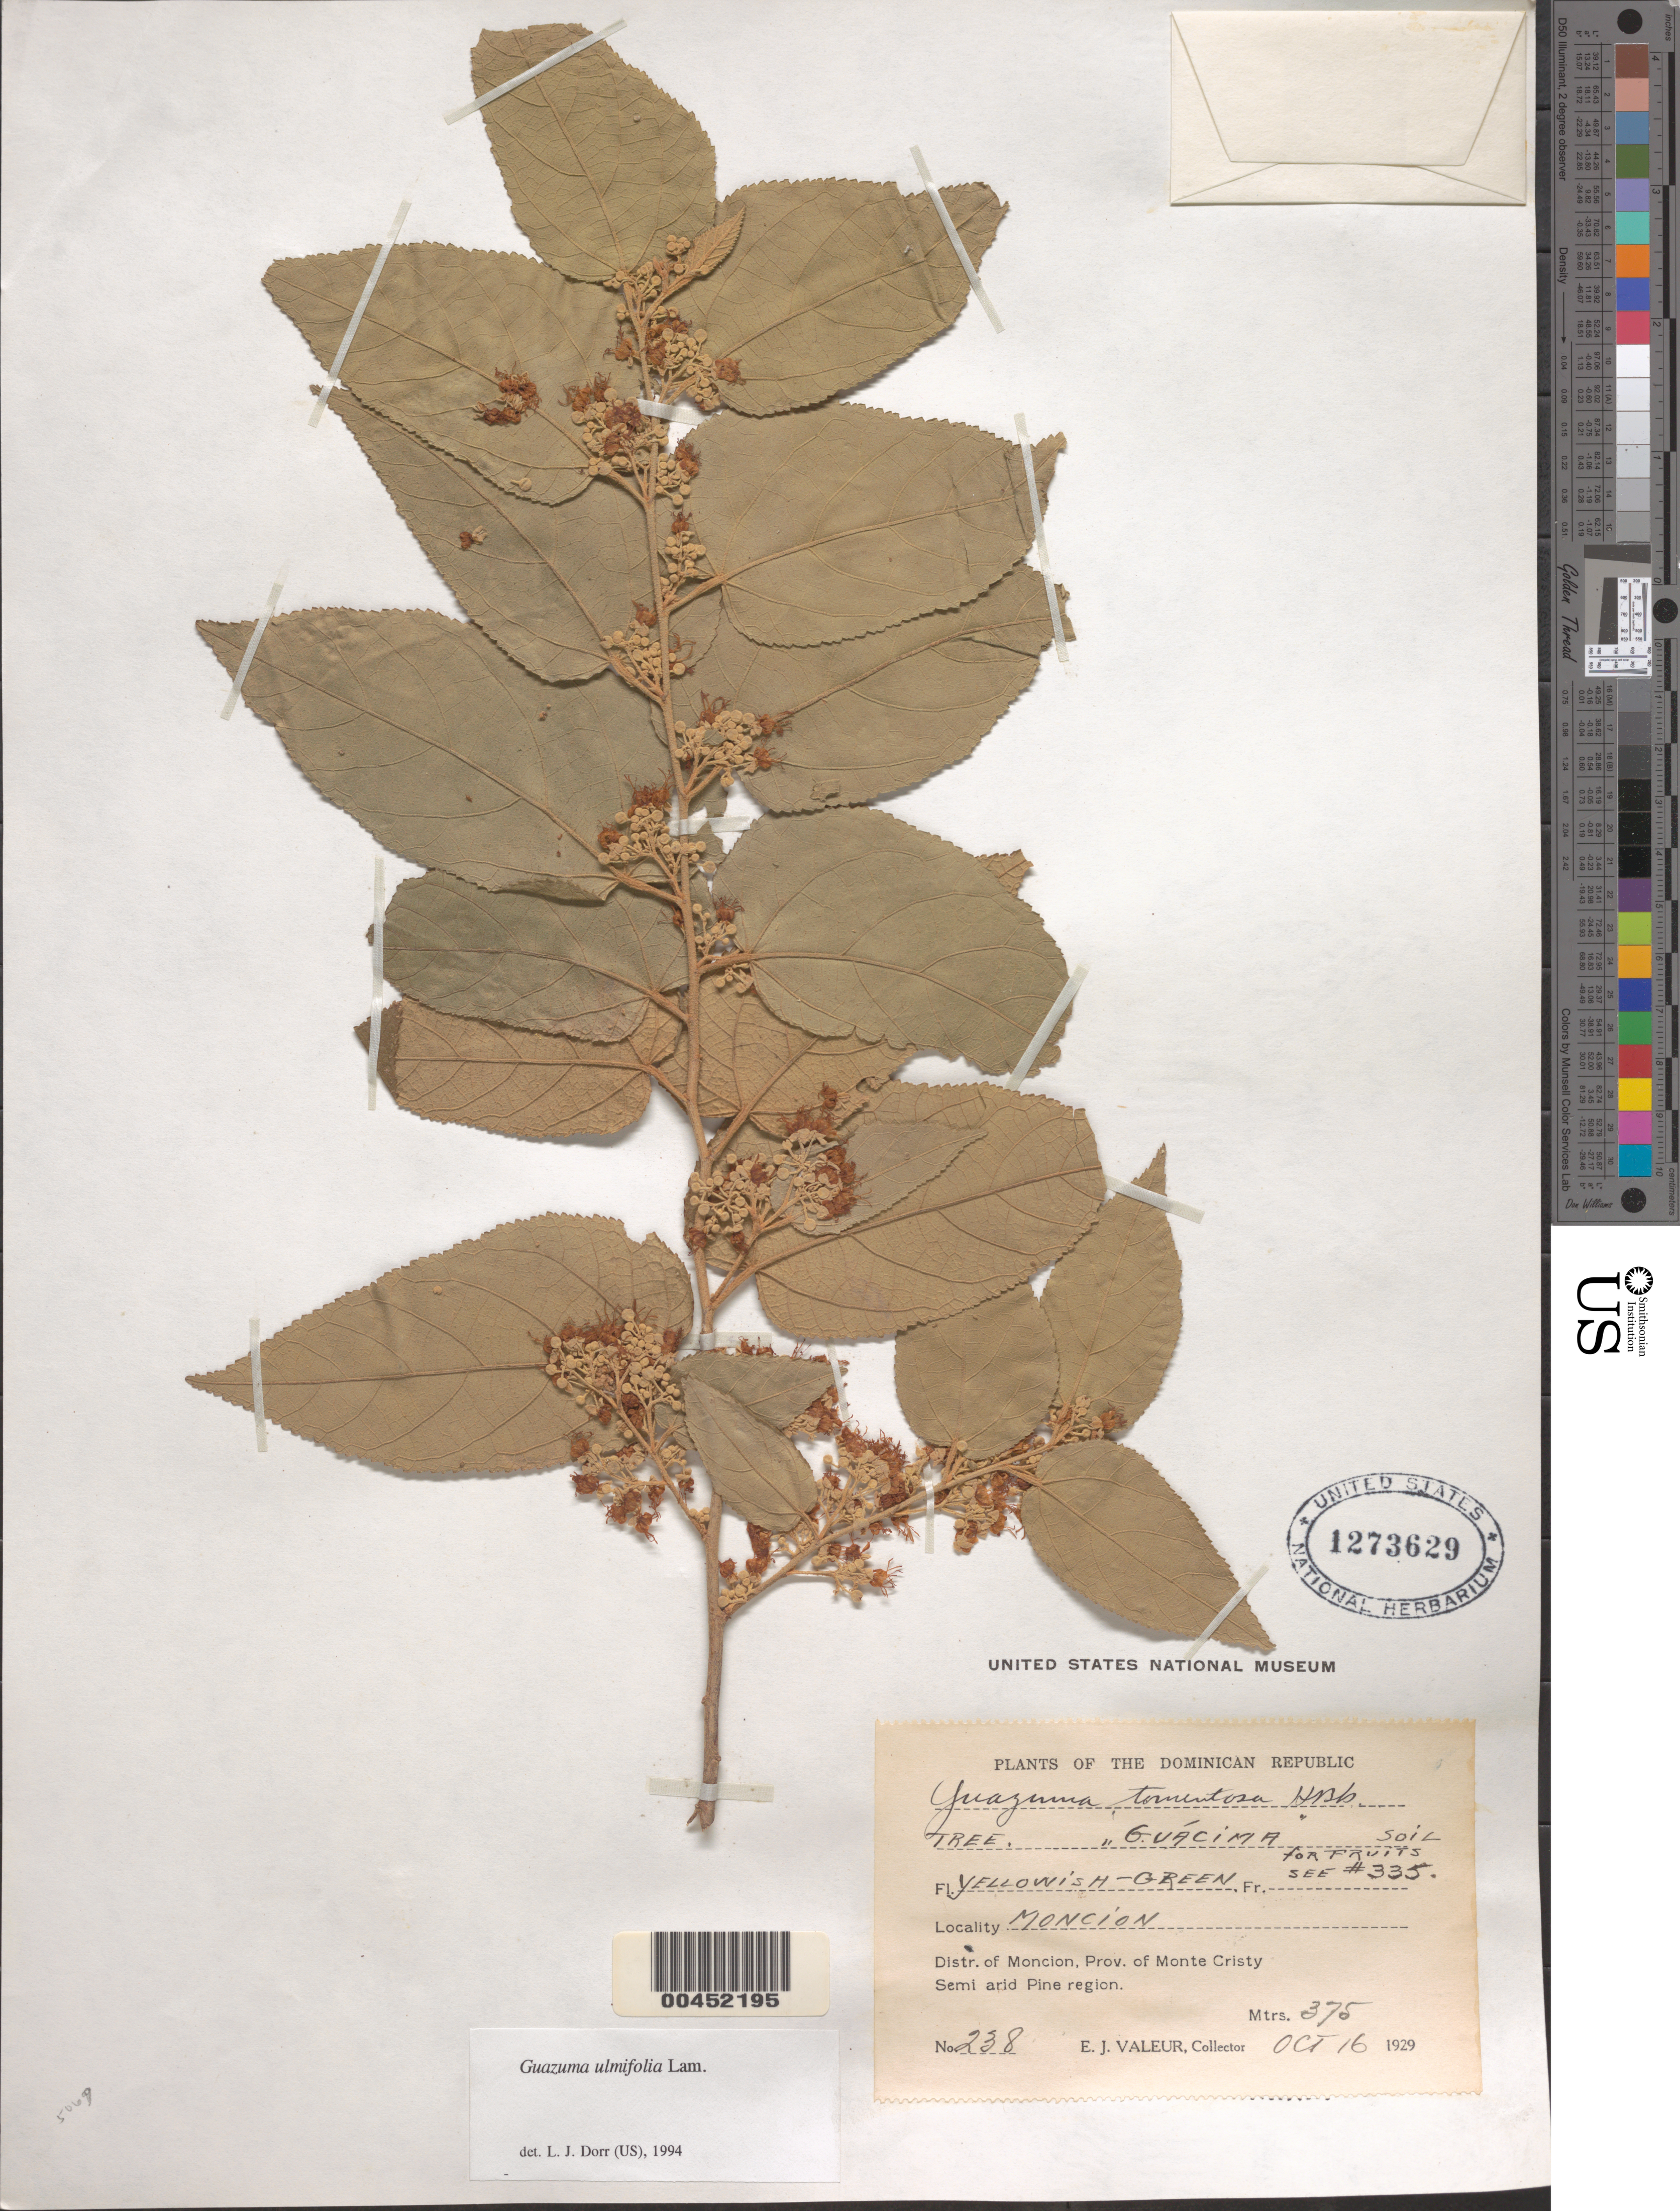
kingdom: Plantae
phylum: Tracheophyta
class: Magnoliopsida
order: Malvales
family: Malvaceae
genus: Guazuma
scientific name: Guazuma ulmifolia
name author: Lam.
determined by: Dorr, L. J., (BOT), Smithsonian Institution - National Museum of Natural History (UNITED STATES)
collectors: E. Valeur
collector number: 238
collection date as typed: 16 Oct 1929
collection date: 1929-10-16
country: Dominican Republic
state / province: Santiago Rodríguez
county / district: Monción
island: Hispaniola Island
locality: Monción. [Province originally recorded as Monte Cristi Province.]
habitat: Semi arid Pine region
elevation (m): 375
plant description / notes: Common name: Guácima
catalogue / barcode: US 1273629